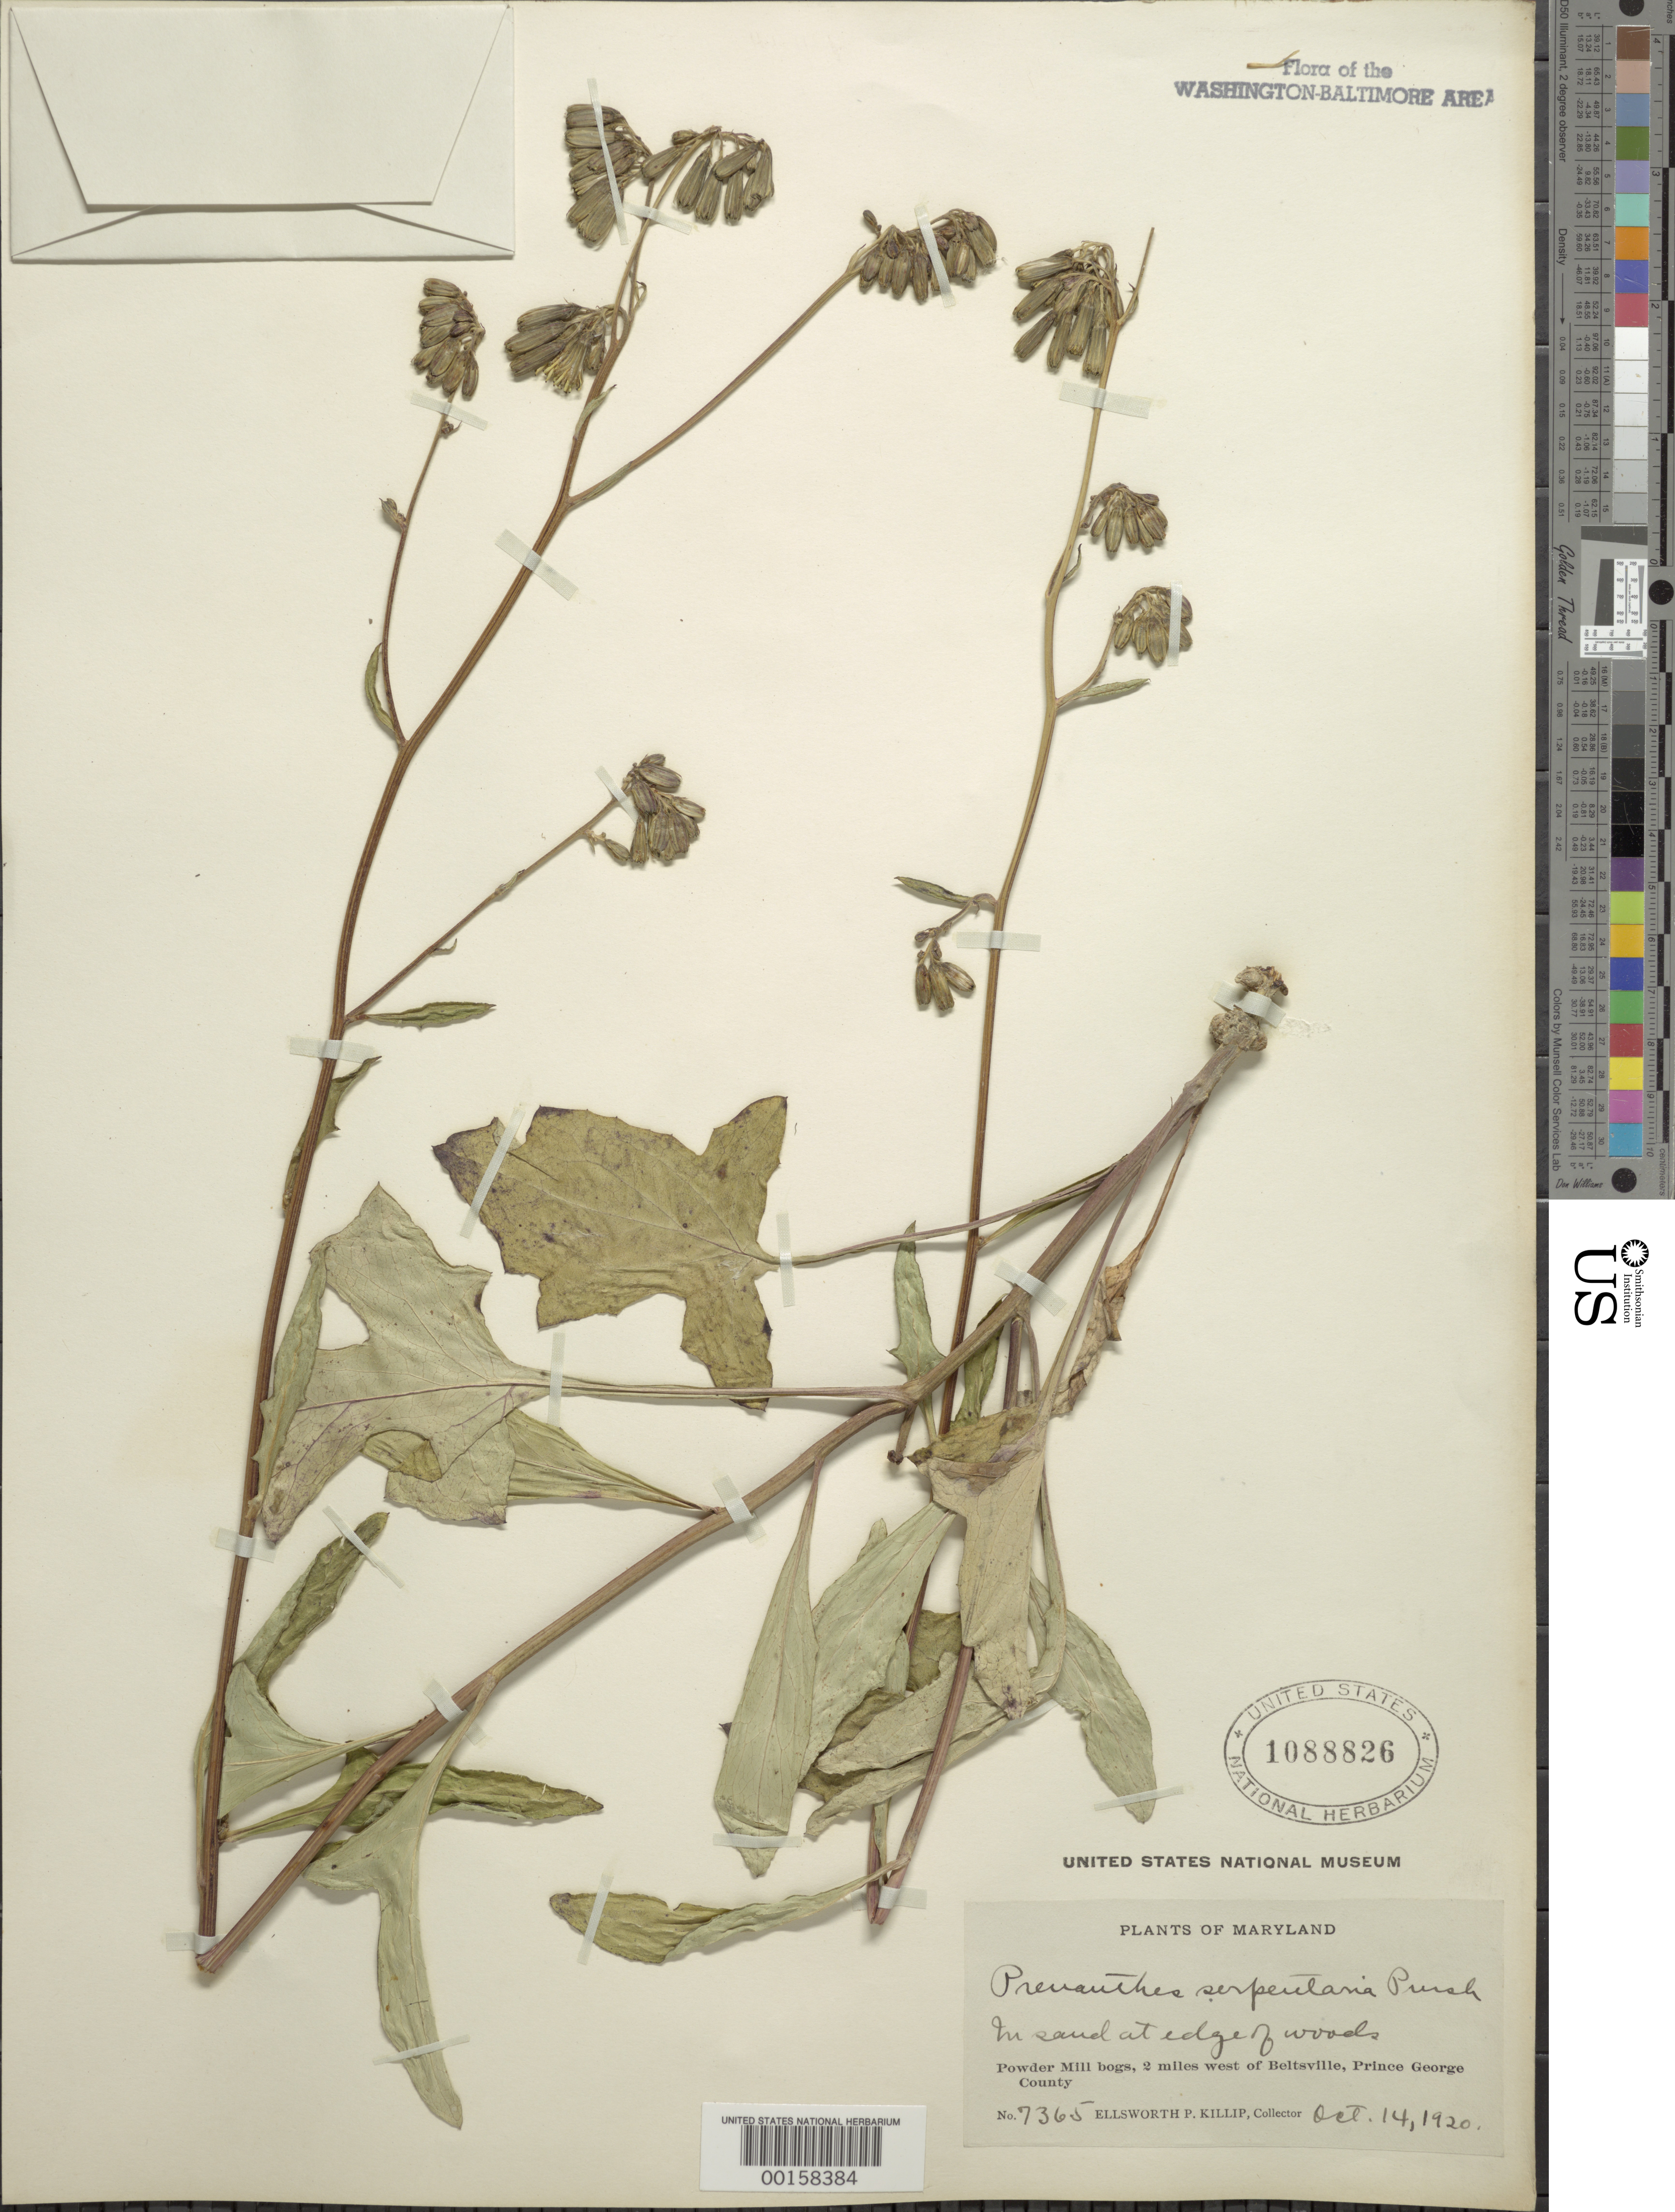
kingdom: Plantae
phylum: Tracheophyta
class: Magnoliopsida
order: Asterales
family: Asteraceae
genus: Nabalus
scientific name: Nabalus serpentarius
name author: (Pursh) Hook.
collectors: E. P. Killip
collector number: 7365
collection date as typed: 14 Oct 1920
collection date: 1920-10-14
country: United States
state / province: Maryland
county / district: Prince George's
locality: Powder Mill Bog west of Beltsville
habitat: Sand at edge of woods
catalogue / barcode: US 1088826